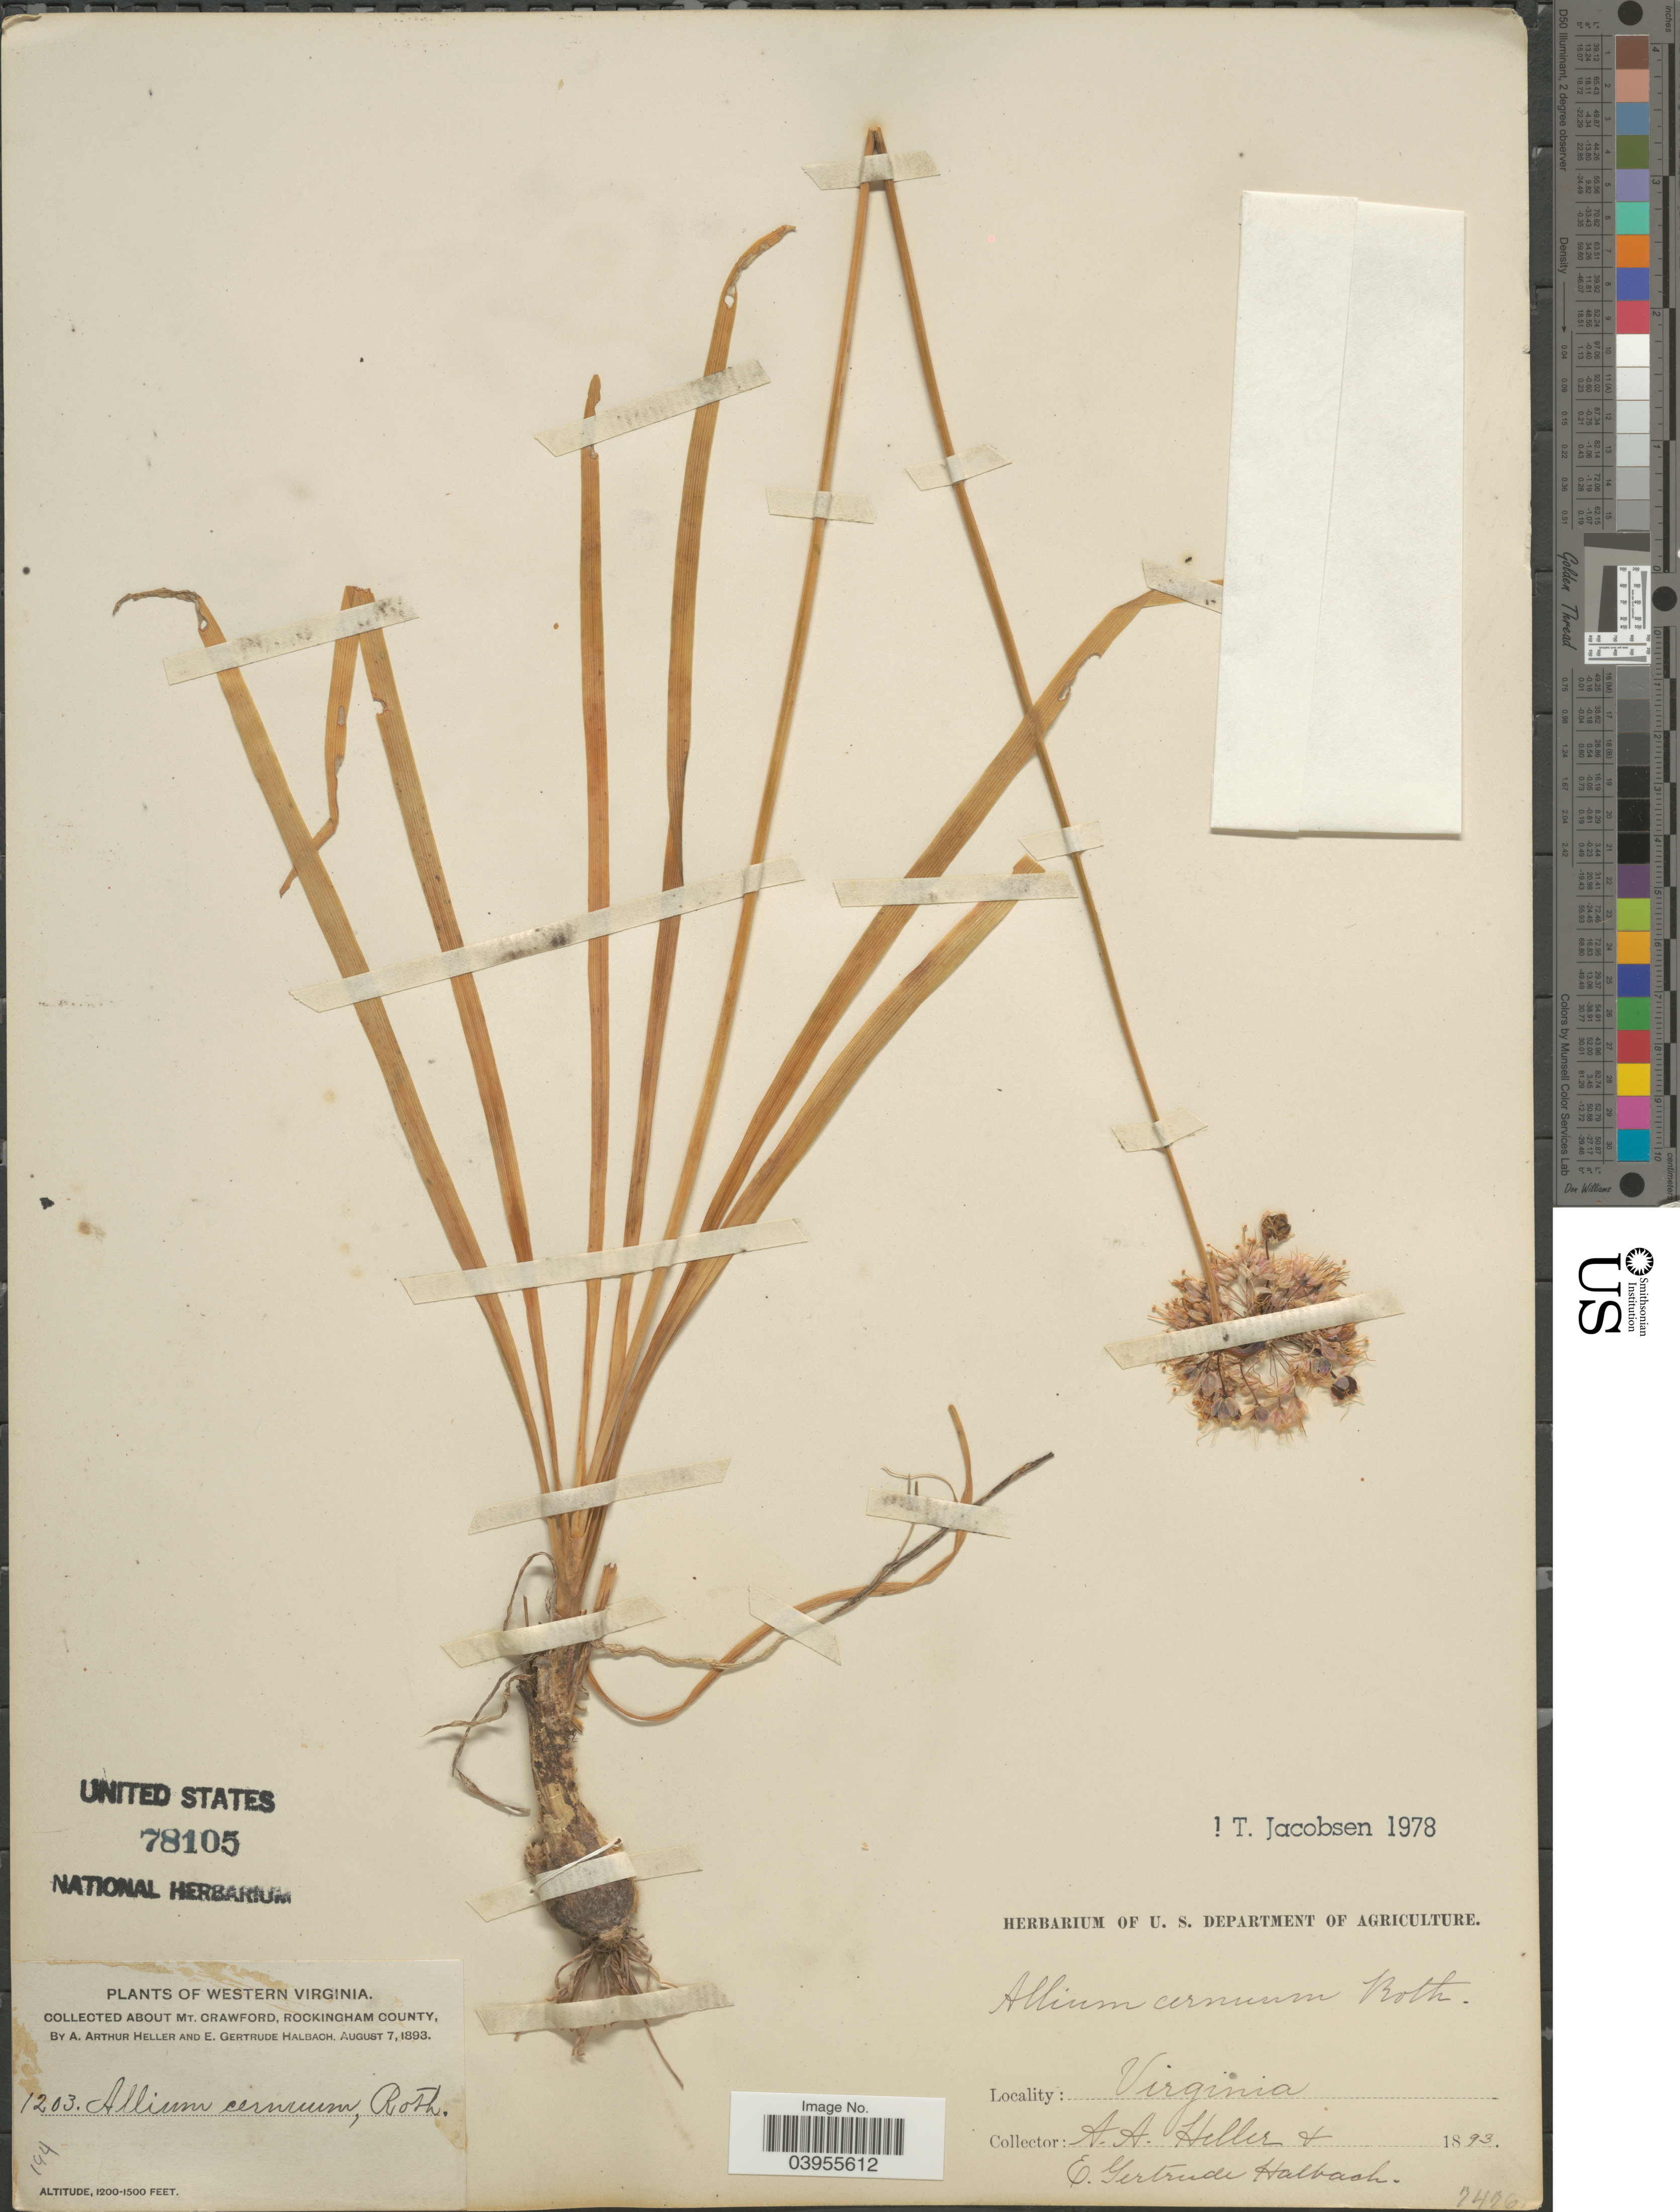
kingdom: Plantae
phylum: Tracheophyta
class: Liliopsida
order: Asparagales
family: Amaryllidaceae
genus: Allium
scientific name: Allium cernuum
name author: Roth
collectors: A. A. Heller & E. G. Halbach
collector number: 1203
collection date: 1893-08-07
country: United States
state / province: Virginia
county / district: Rockingham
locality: Western Virginia. About Mt. Crawford, Rockingham County.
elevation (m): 366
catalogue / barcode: US 78105